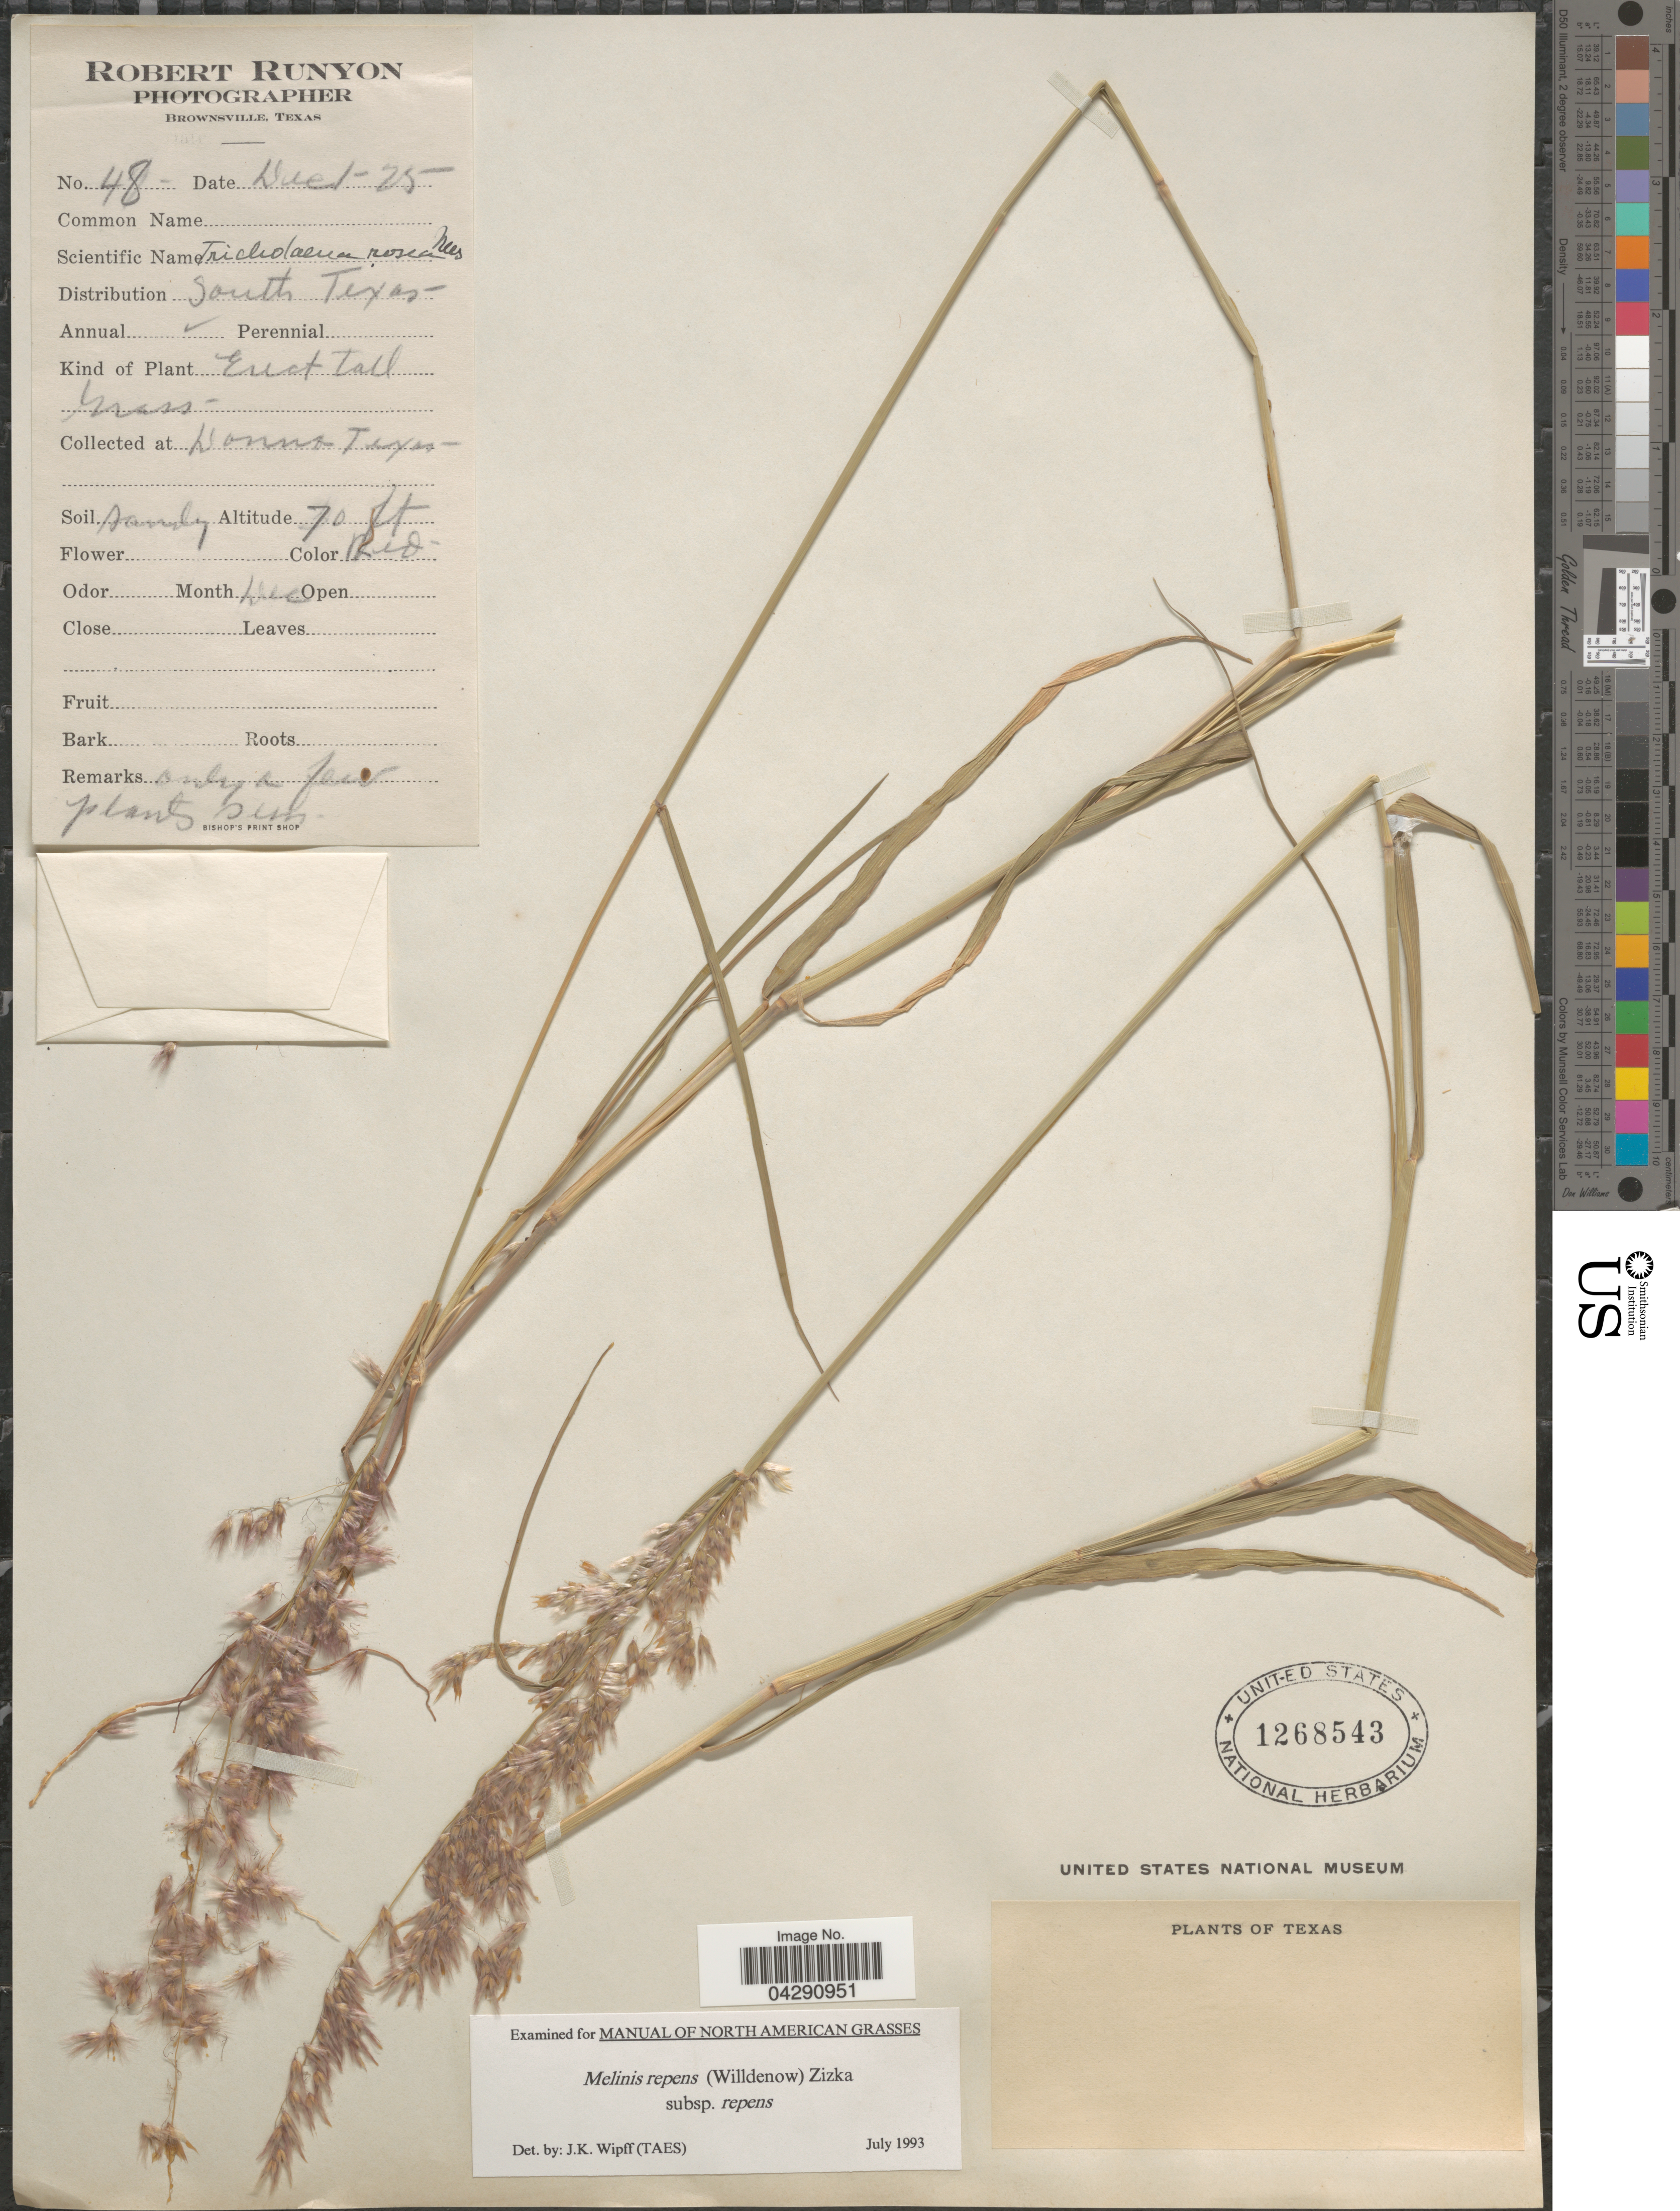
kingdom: Plantae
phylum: Tracheophyta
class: Liliopsida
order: Poales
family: Poaceae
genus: Melinis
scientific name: Melinis repens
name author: (Willd.) Zizka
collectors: R. Runyon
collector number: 48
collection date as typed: Transcribed d/m/y: 1/12/25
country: United States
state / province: Texas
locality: Donna.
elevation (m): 21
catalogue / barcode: US 1268543